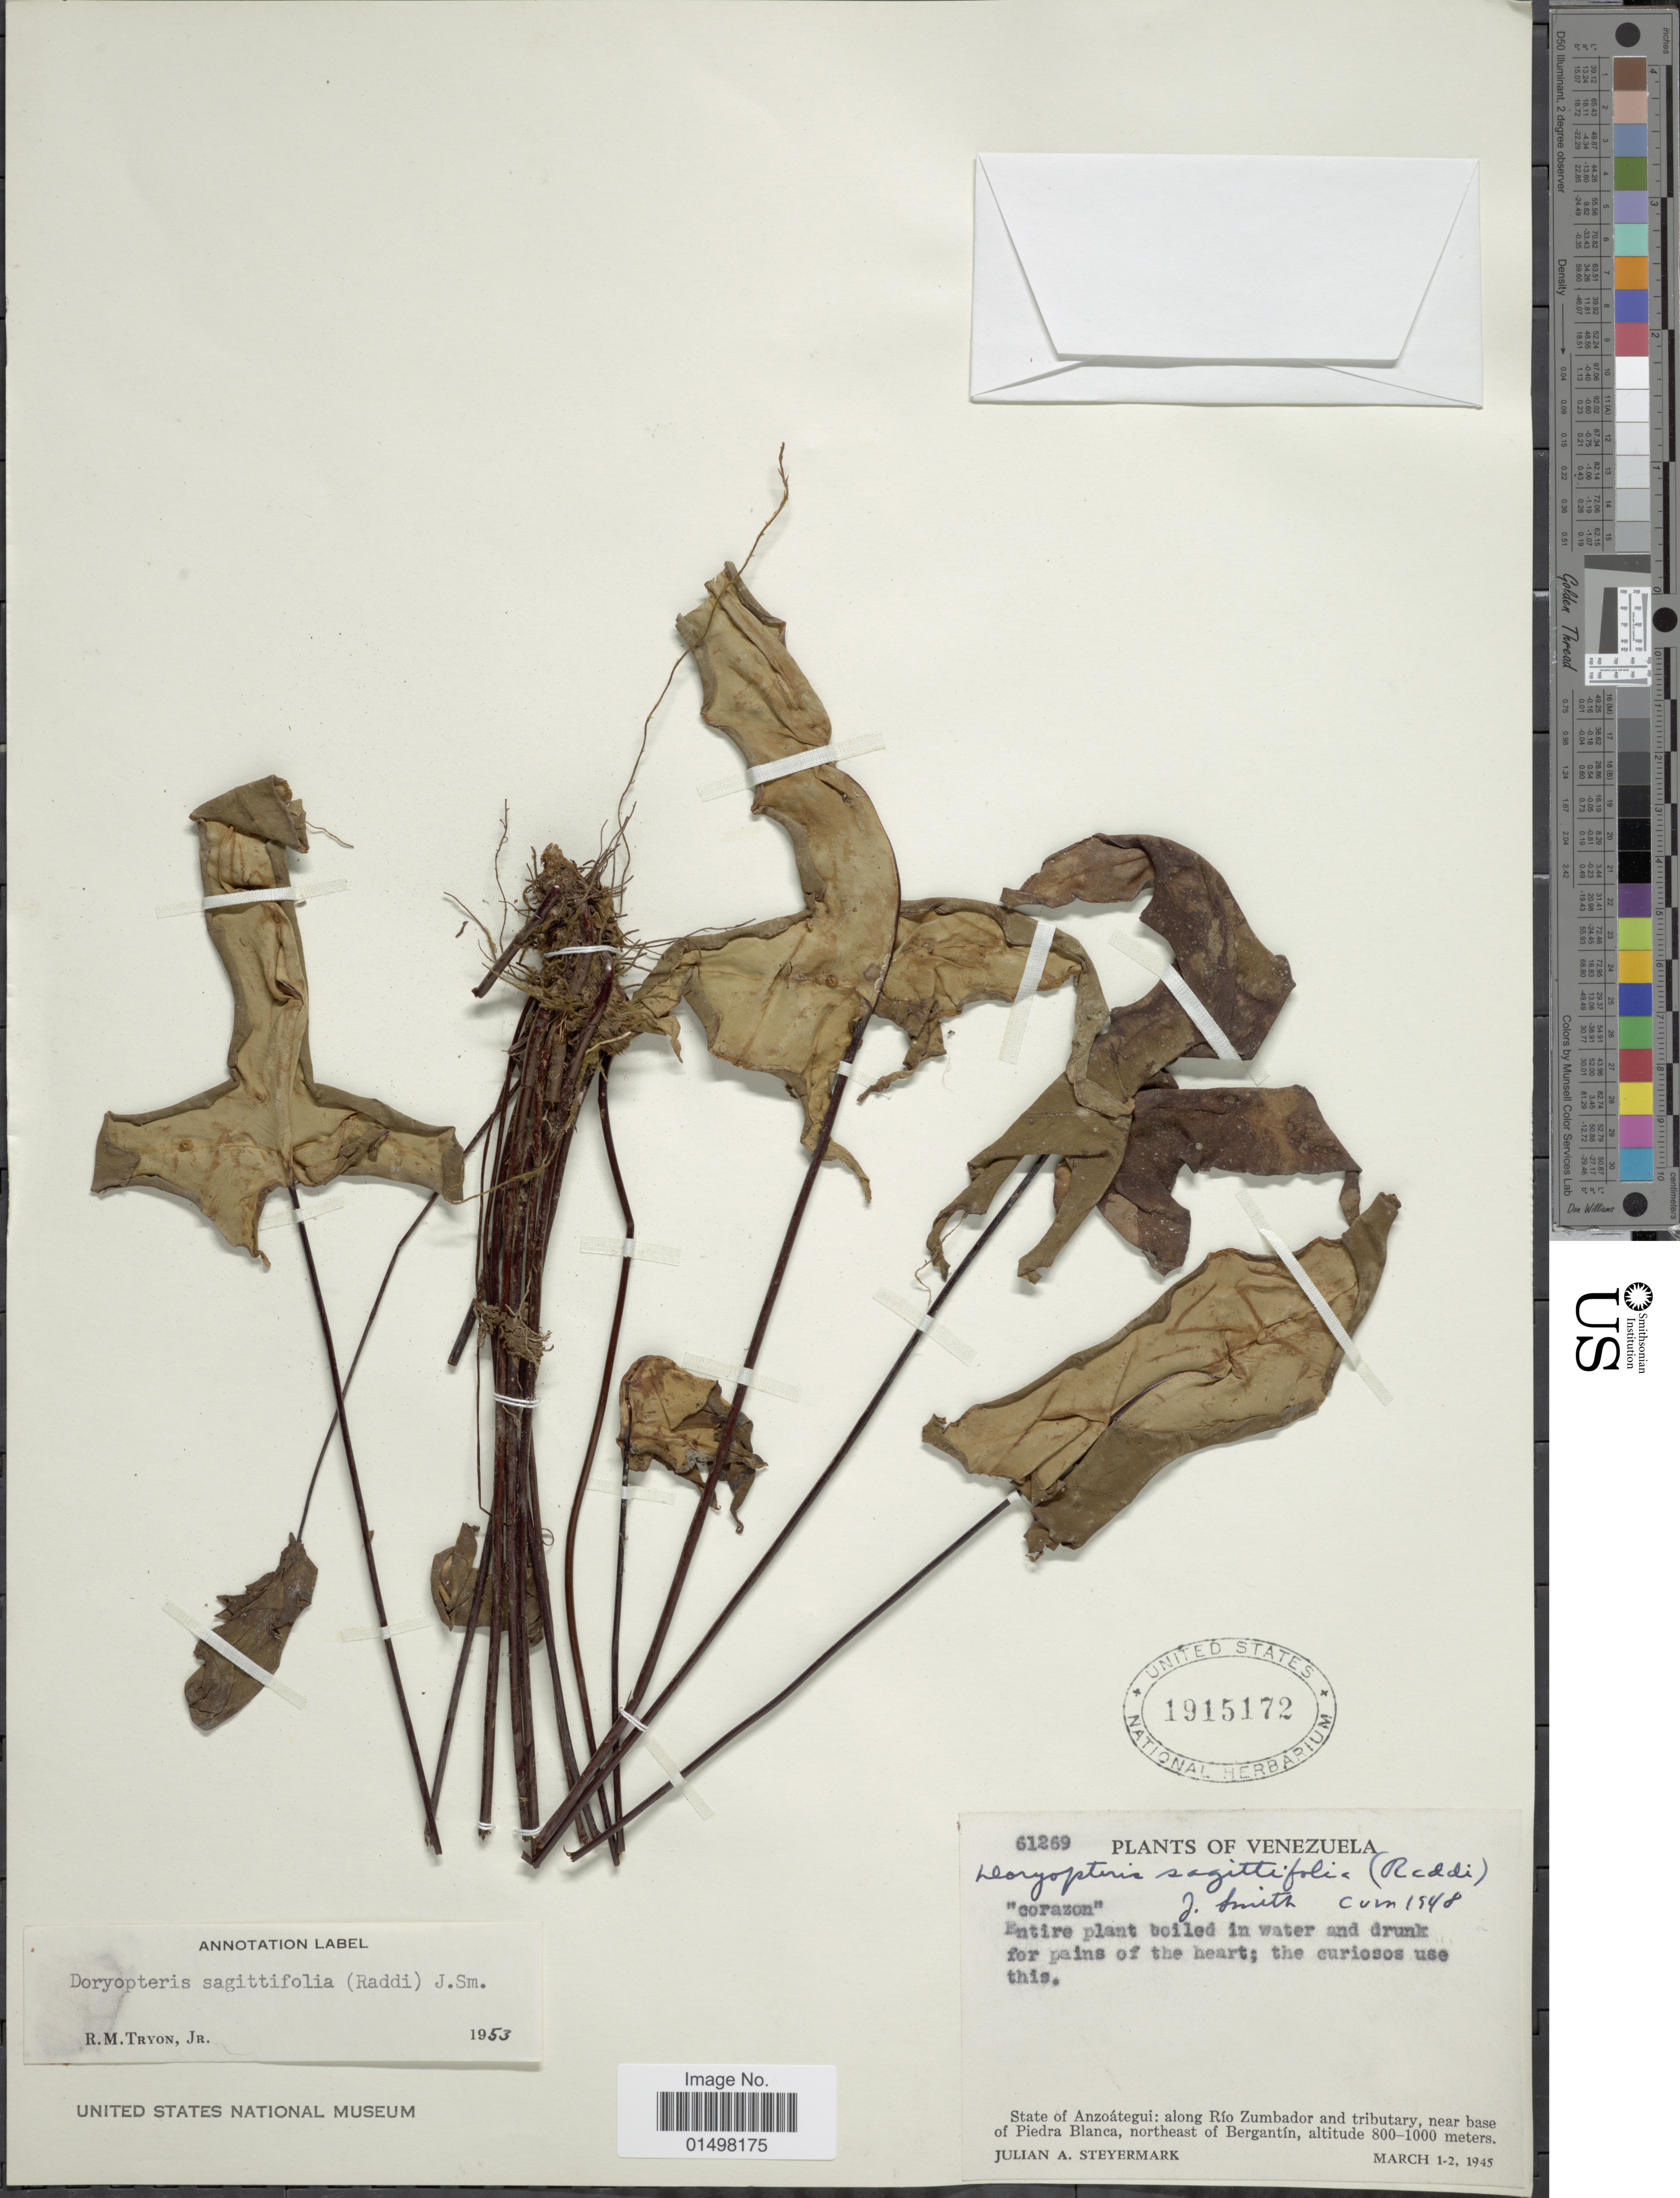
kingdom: Plantae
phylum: Tracheophyta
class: Polypodiopsida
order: Polypodiales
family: Pteridaceae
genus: Doryopteris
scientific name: Doryopteris sagittifolia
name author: J. Sm.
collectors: J. Steyermark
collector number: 61269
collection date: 1945-03-01/1945-03-02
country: Venezuela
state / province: Anzoategui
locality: State of Anzoategui: along Rio Zumbador and tributary, near base of Piedra Blanca, northeast of Bergantin.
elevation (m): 800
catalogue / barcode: US 1915172